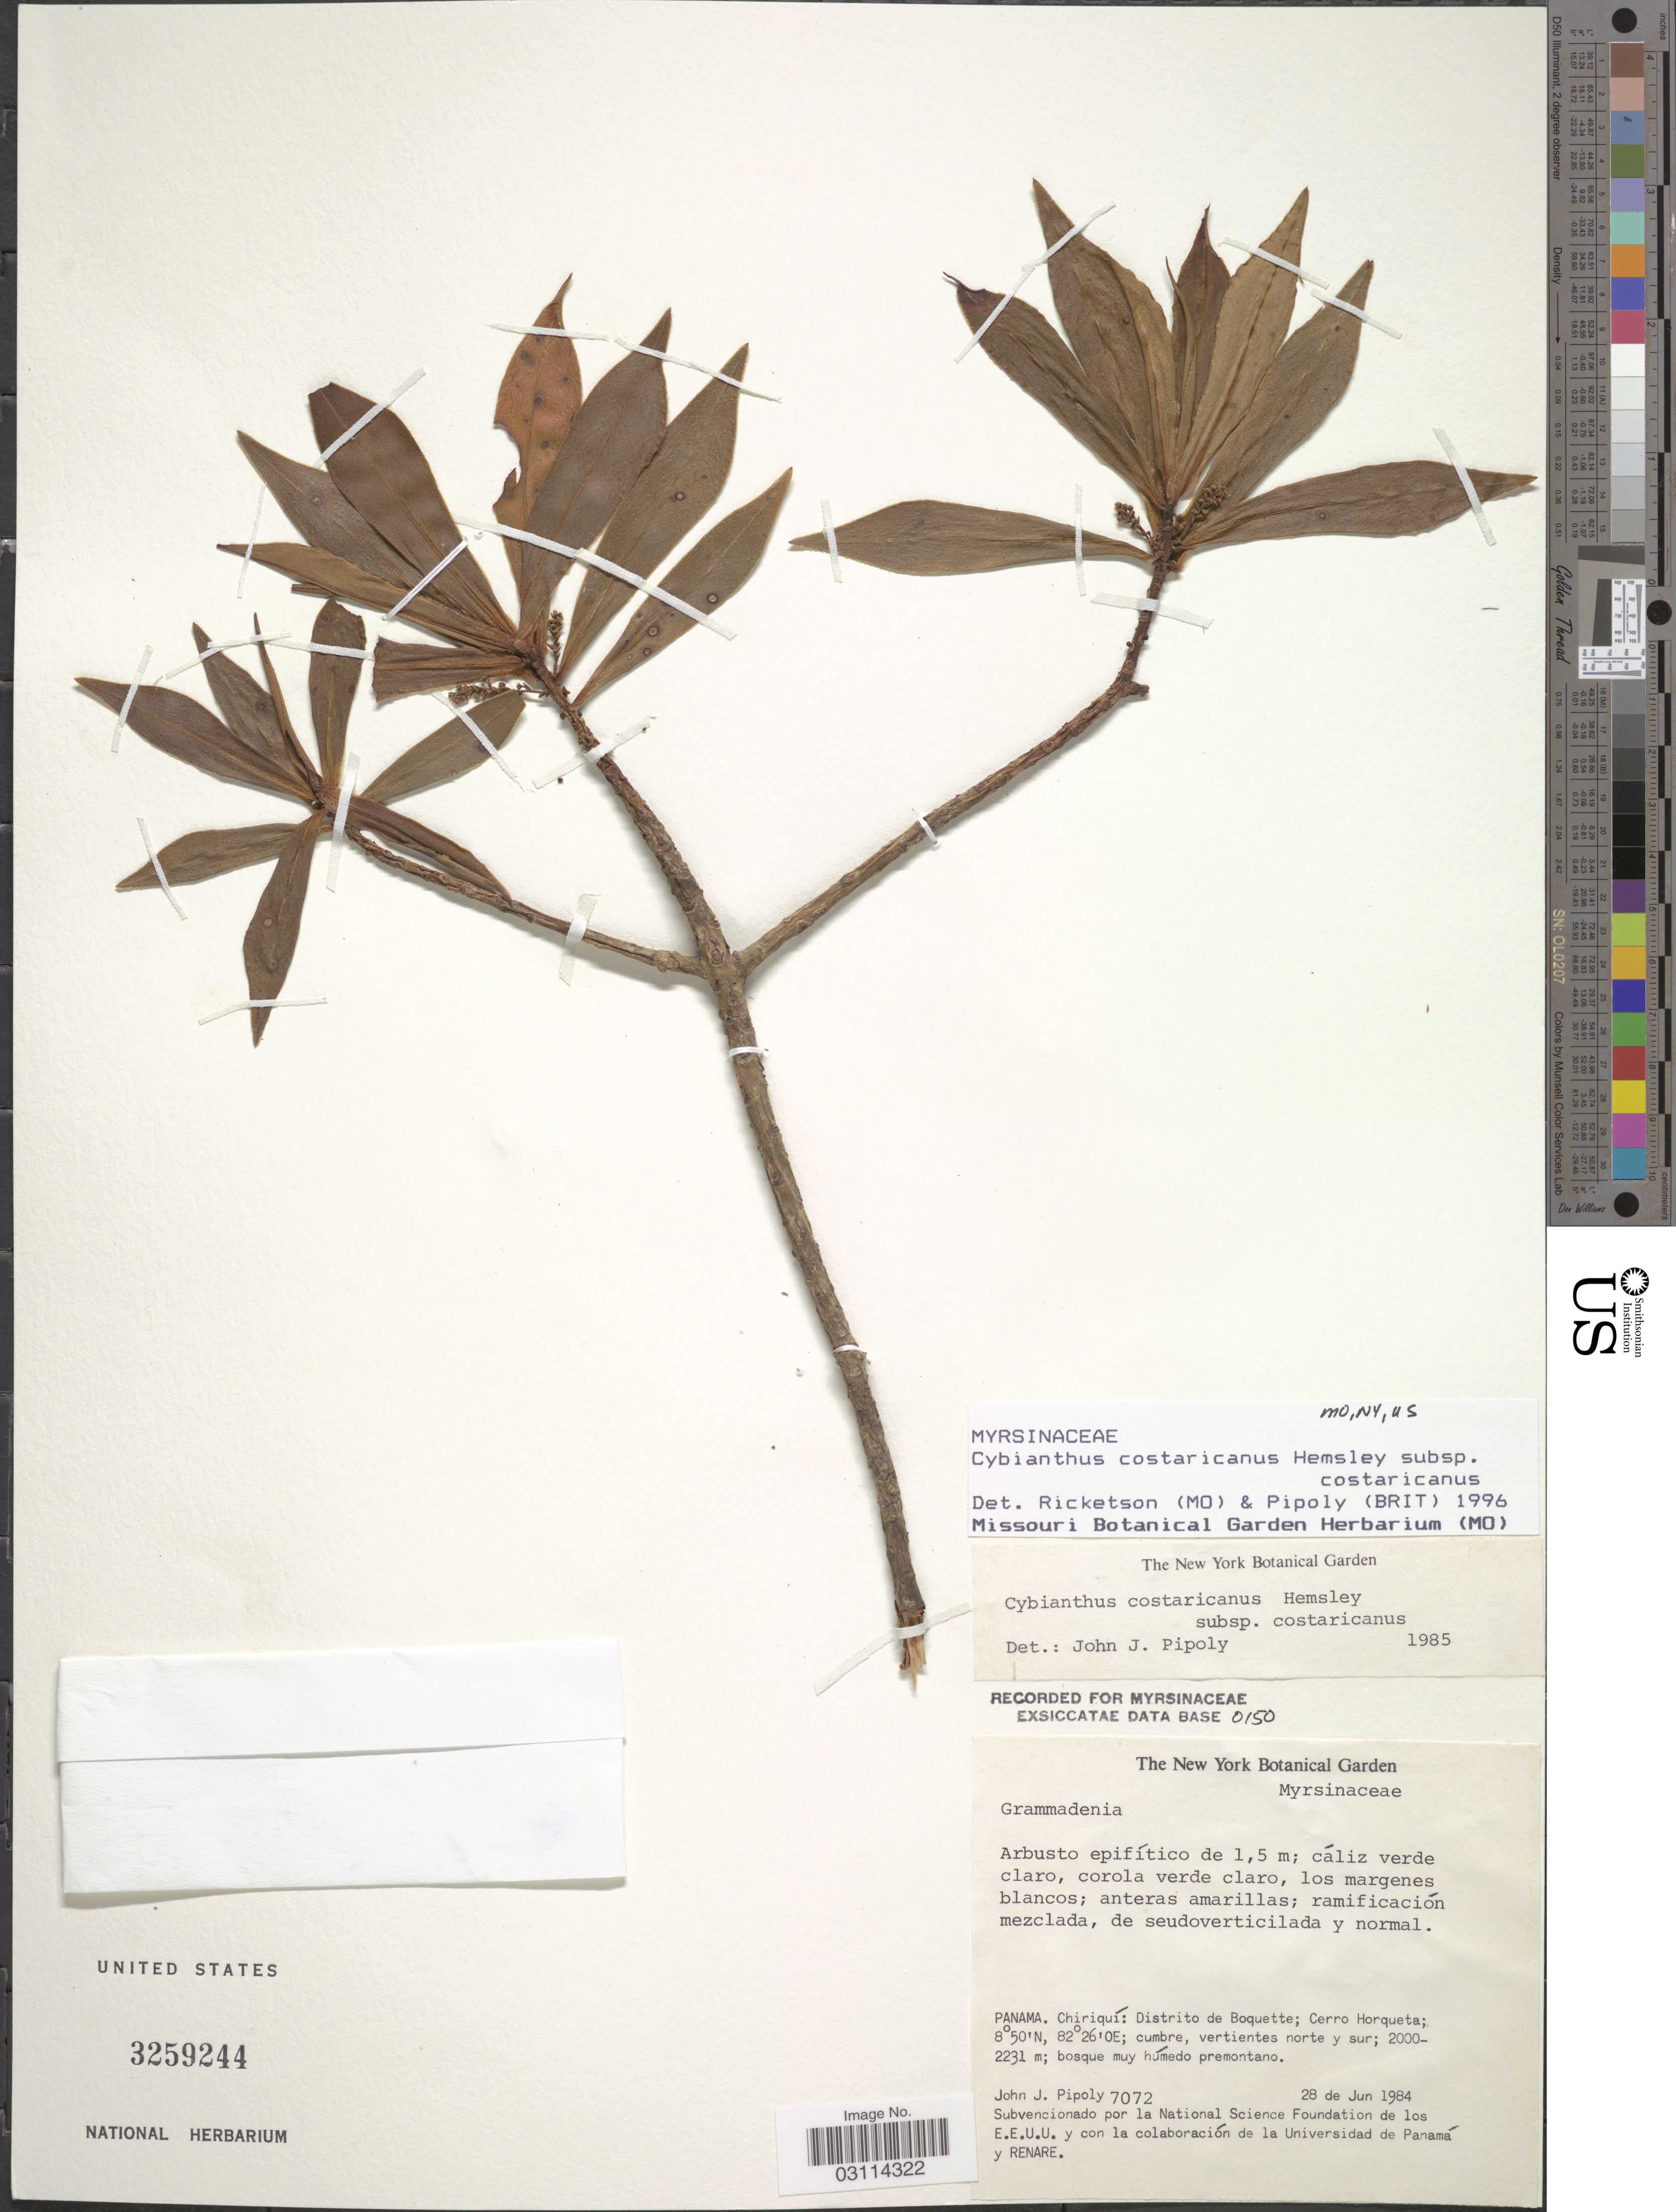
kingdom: Plantae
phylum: Tracheophyta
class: Magnoliopsida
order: Ericales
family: Primulaceae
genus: Cybianthus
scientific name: Cybianthus costaricanus subsp. costaricanus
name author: Hemsl.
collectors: J. J. Pipoly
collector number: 7072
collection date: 1984-06-28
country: Panama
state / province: Chiriqui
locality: Distrito de Boquette; Cerro Horqueta; cumbre, vertientes norte y sur.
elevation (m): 2000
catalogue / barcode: US 3259244